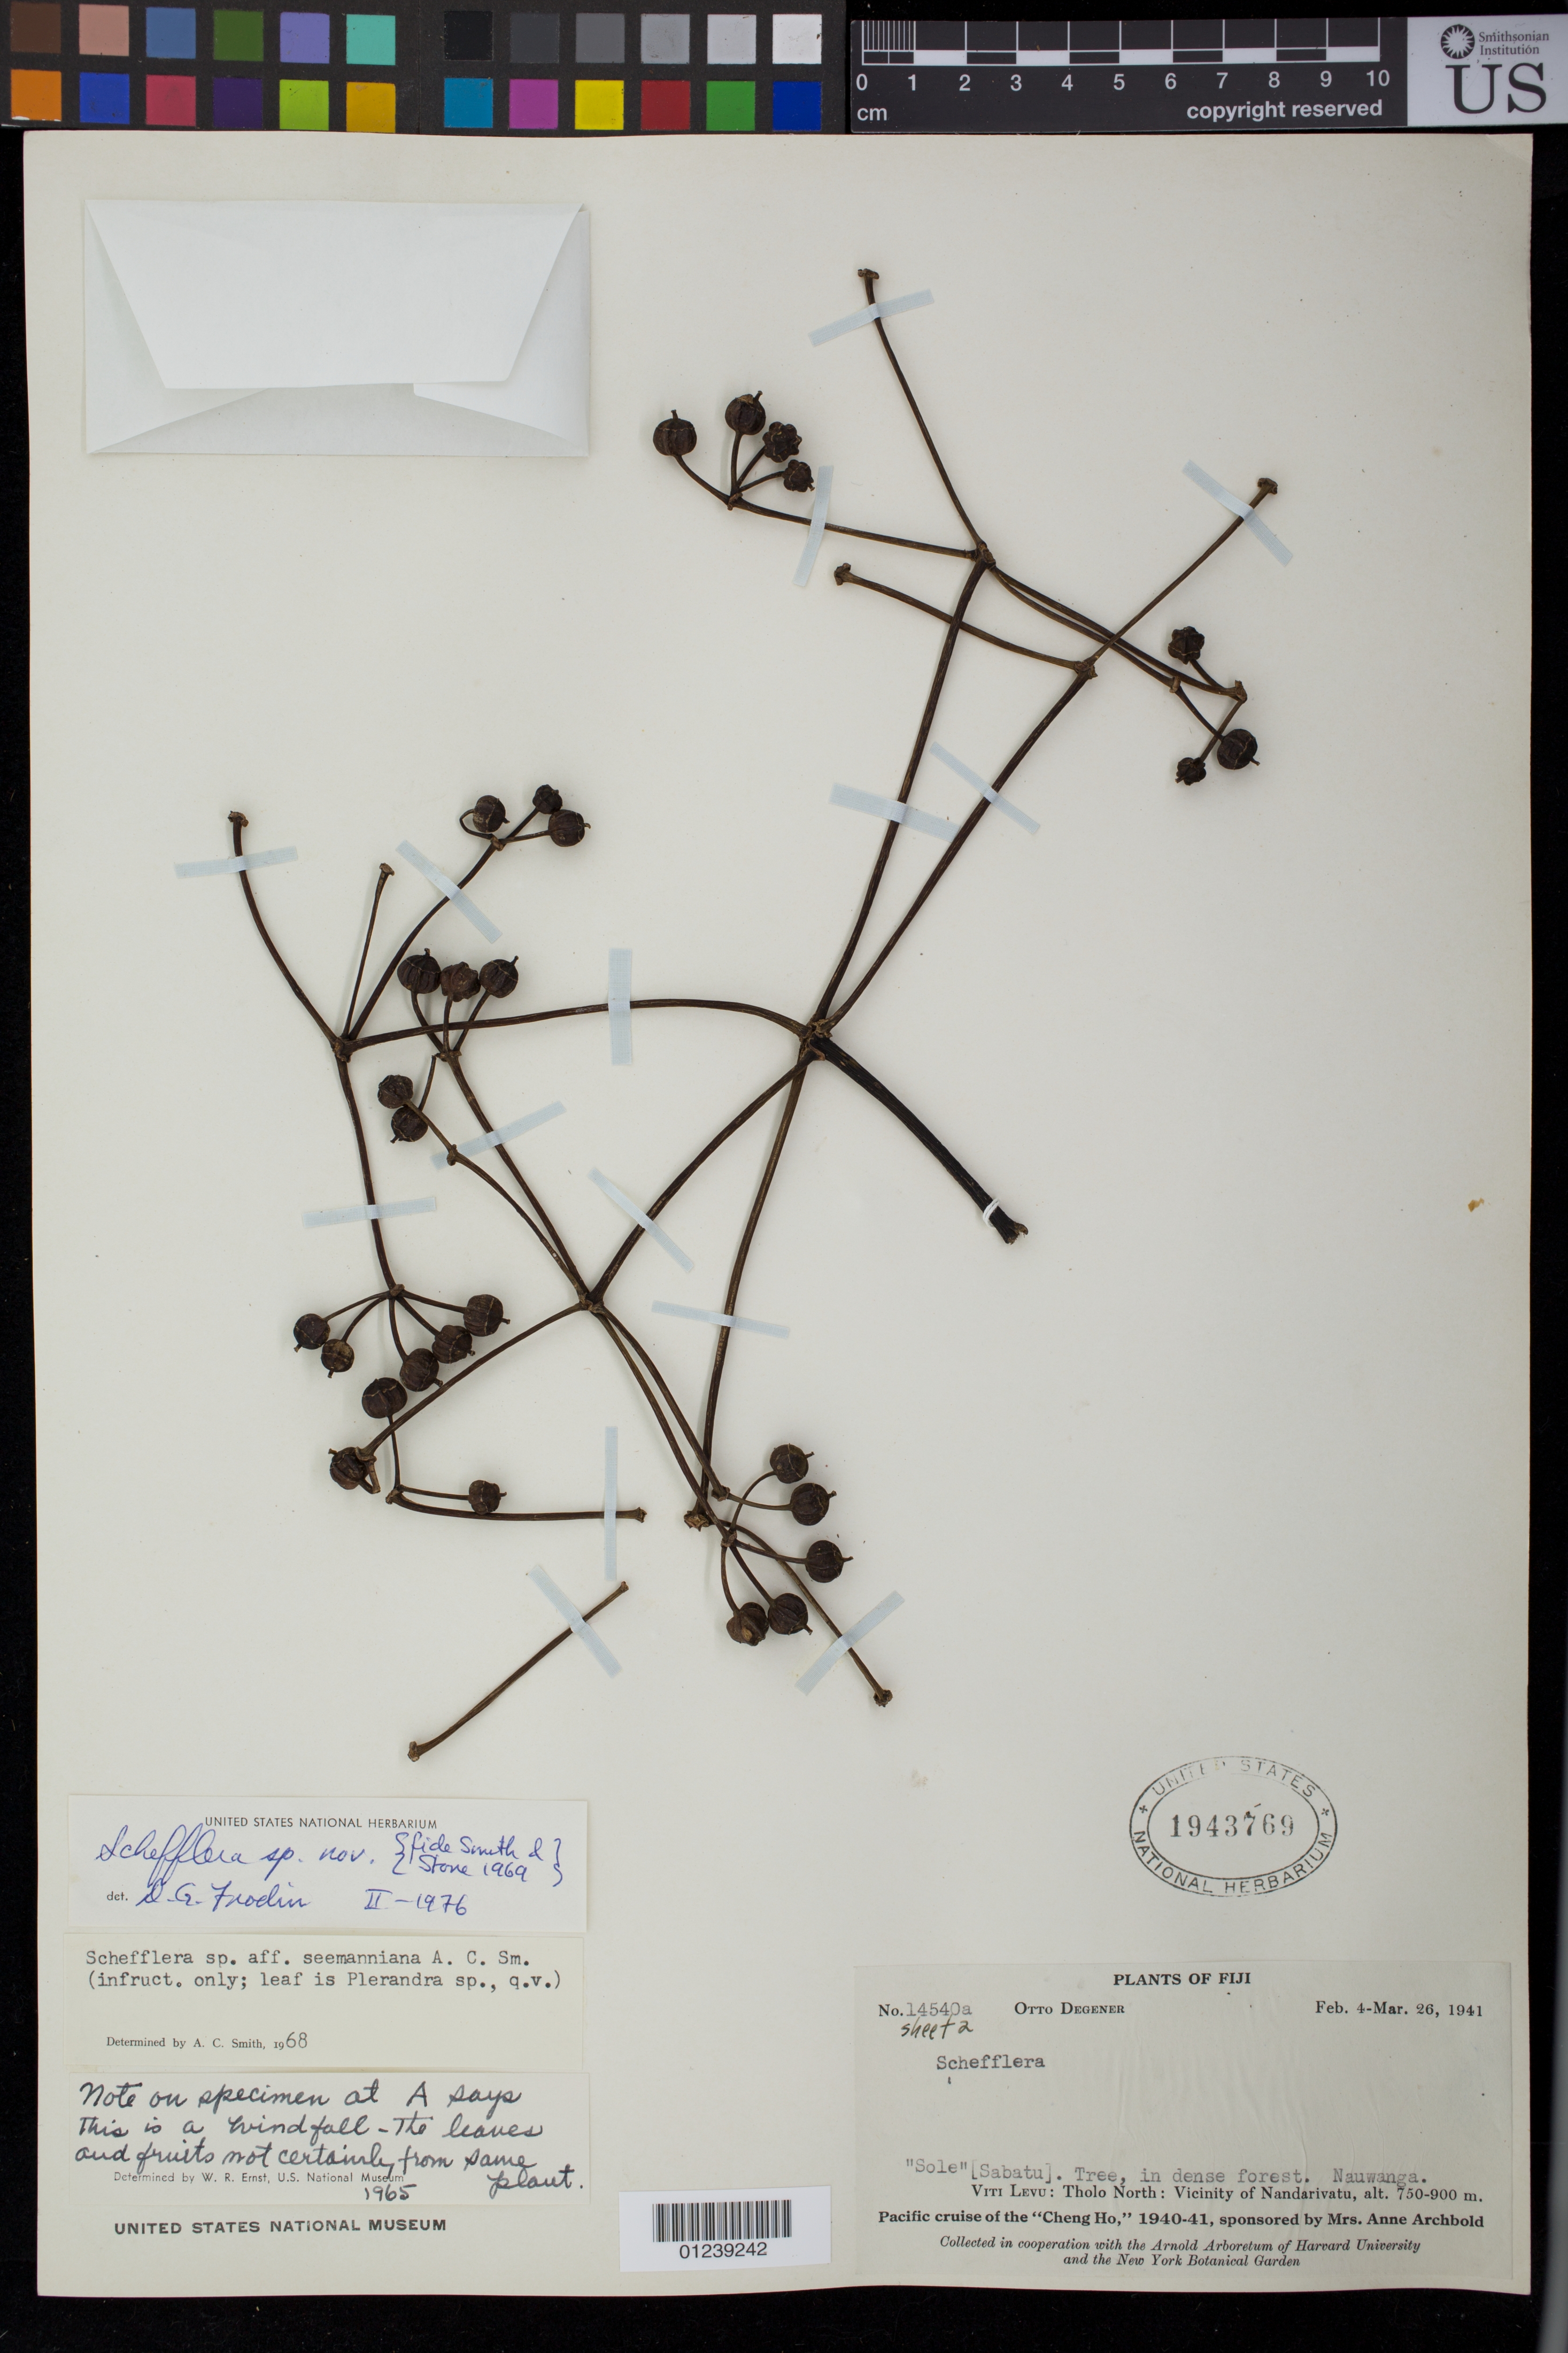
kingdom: Plantae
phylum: Tracheophyta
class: Magnoliopsida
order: Apiales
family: Araliaceae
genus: Schefflera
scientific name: Schefflera sp.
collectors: O. Degener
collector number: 14540a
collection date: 1941-02-04/1941-03-26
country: Fiji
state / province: Western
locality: Nauwanga. Viti Levu: Tholo North: Vicinity of Nandarivatu.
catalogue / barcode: US 1943769